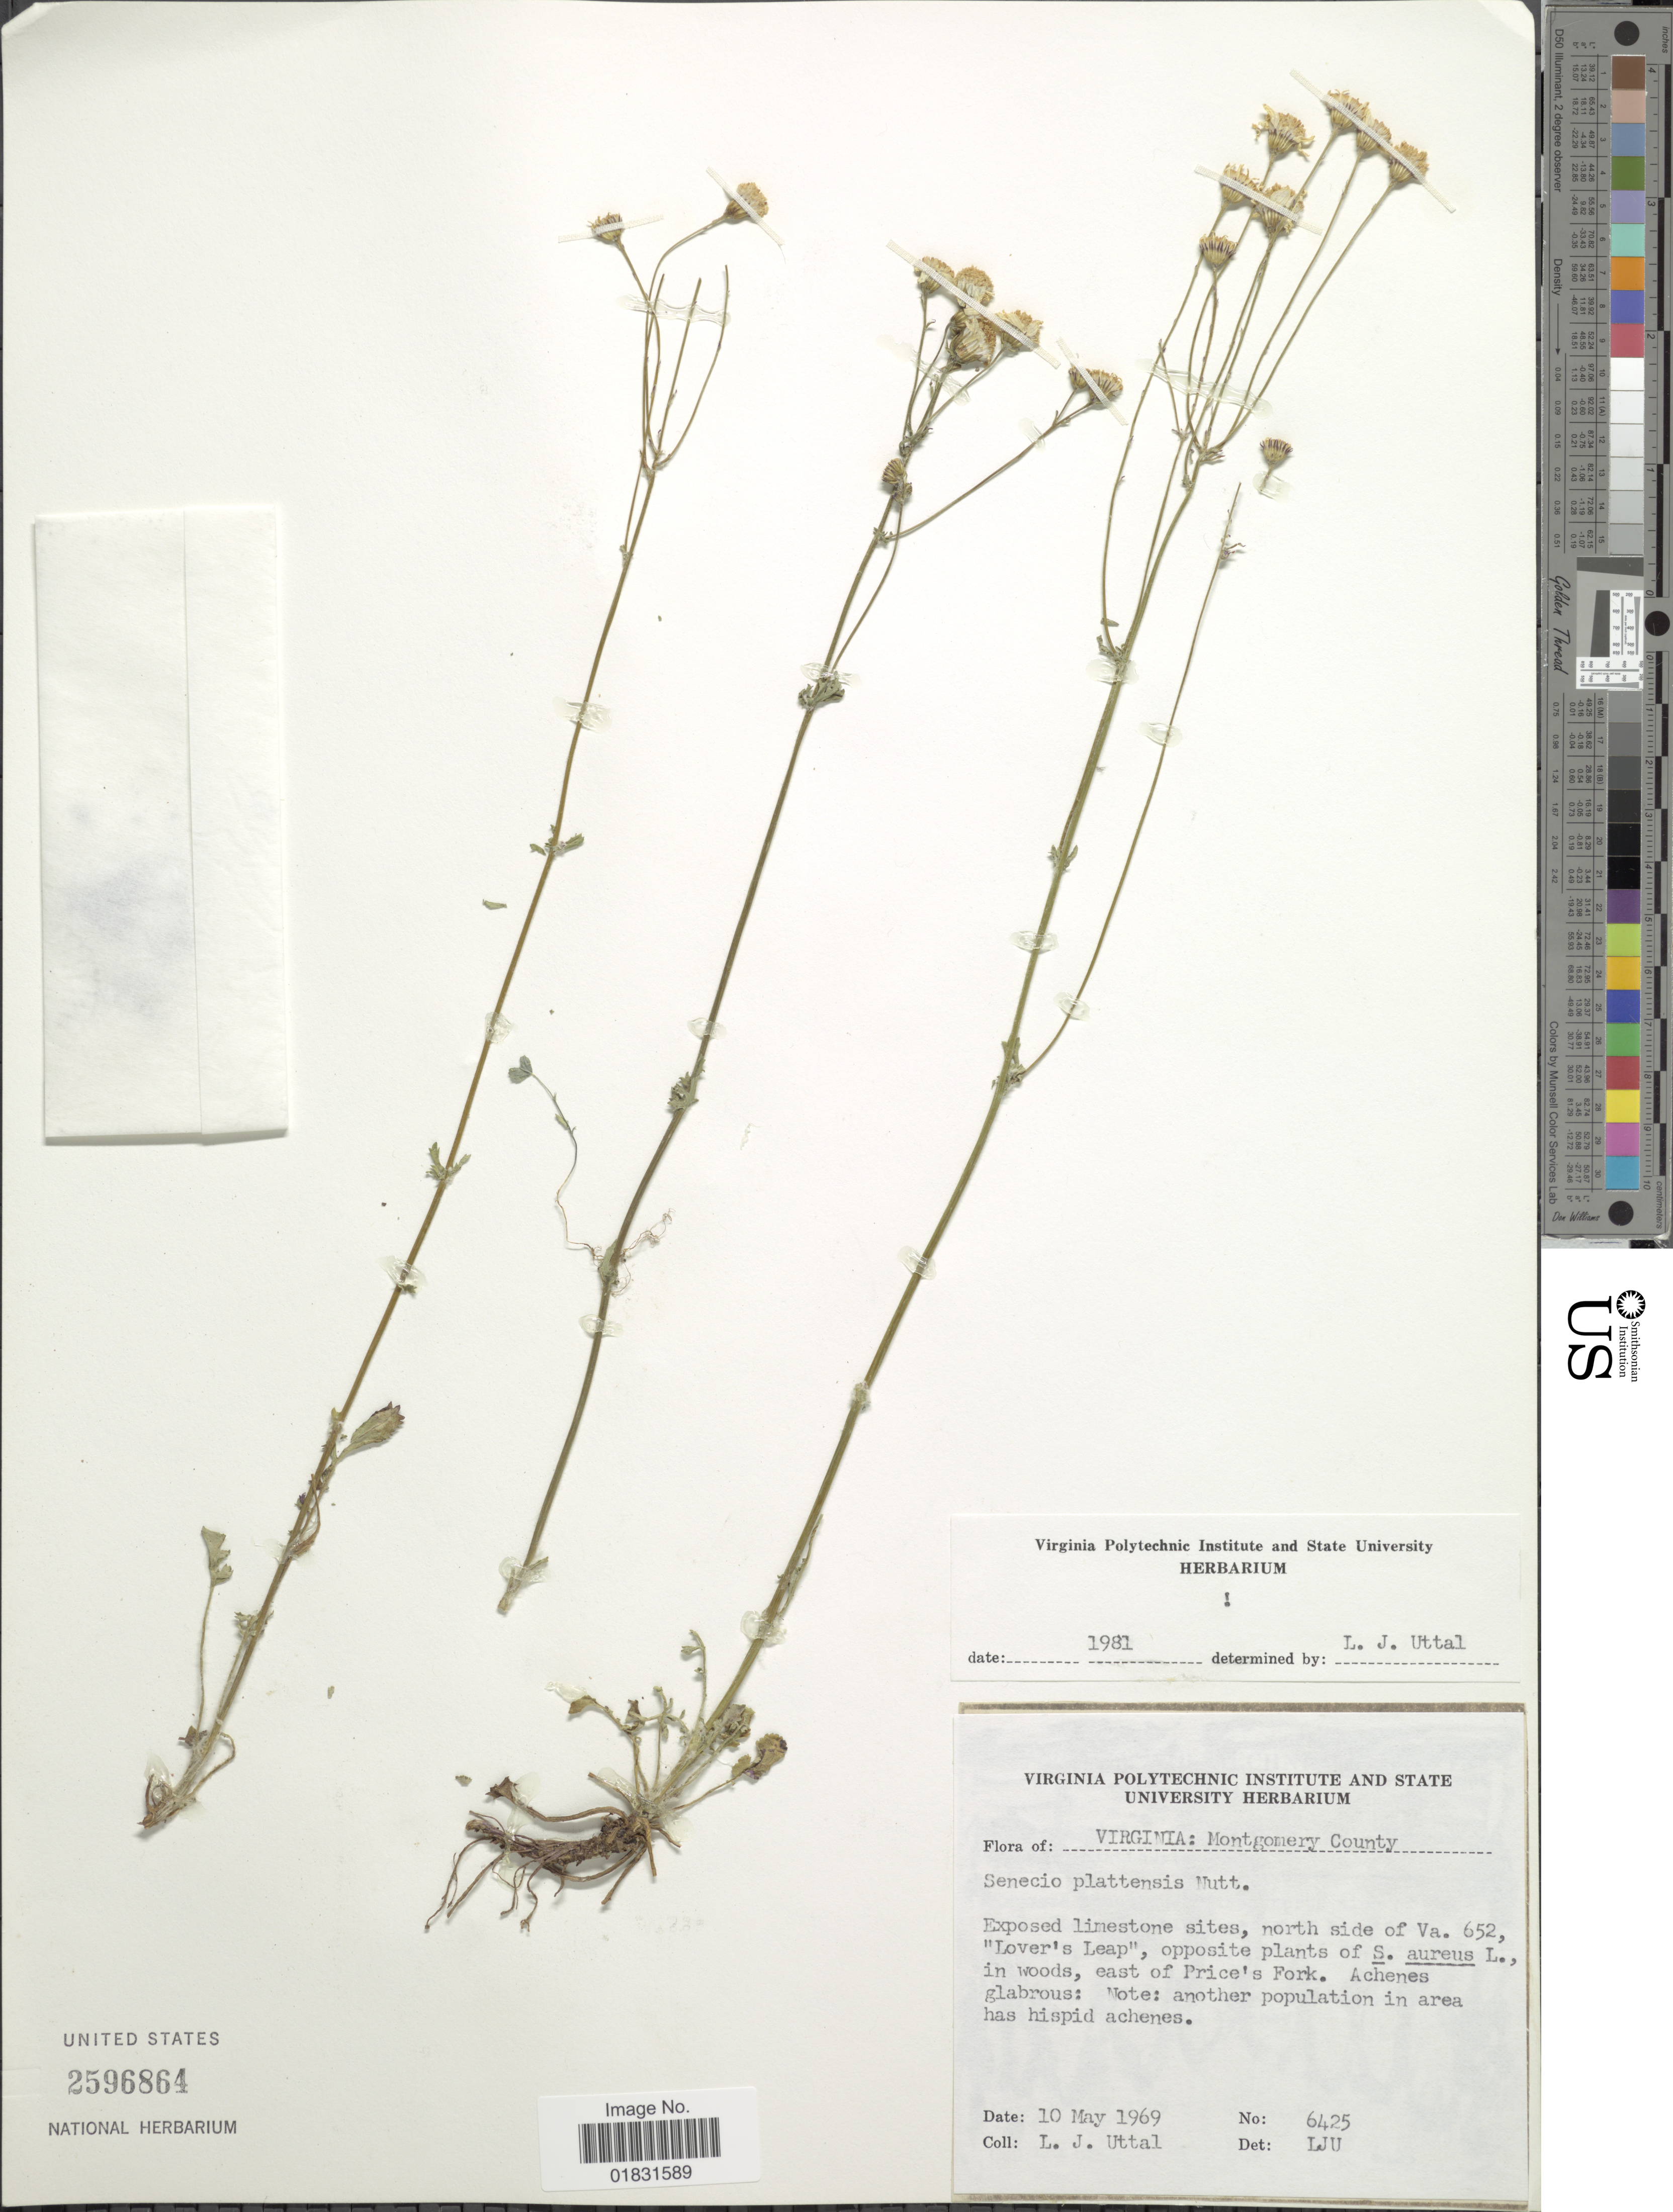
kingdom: Plantae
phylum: Tracheophyta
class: Magnoliopsida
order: Asterales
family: Asteraceae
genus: Packera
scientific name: Packera plattensis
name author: W.A. Weber & Á. Löve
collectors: L. Uttal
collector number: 6425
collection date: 1969-05-10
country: United States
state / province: Virginia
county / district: Montgomery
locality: Montgomery County, Exposed limestone sites, north side of va. 652, 'Lover's Leap', in woods, east of Price's Fork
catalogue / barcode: US 2596864